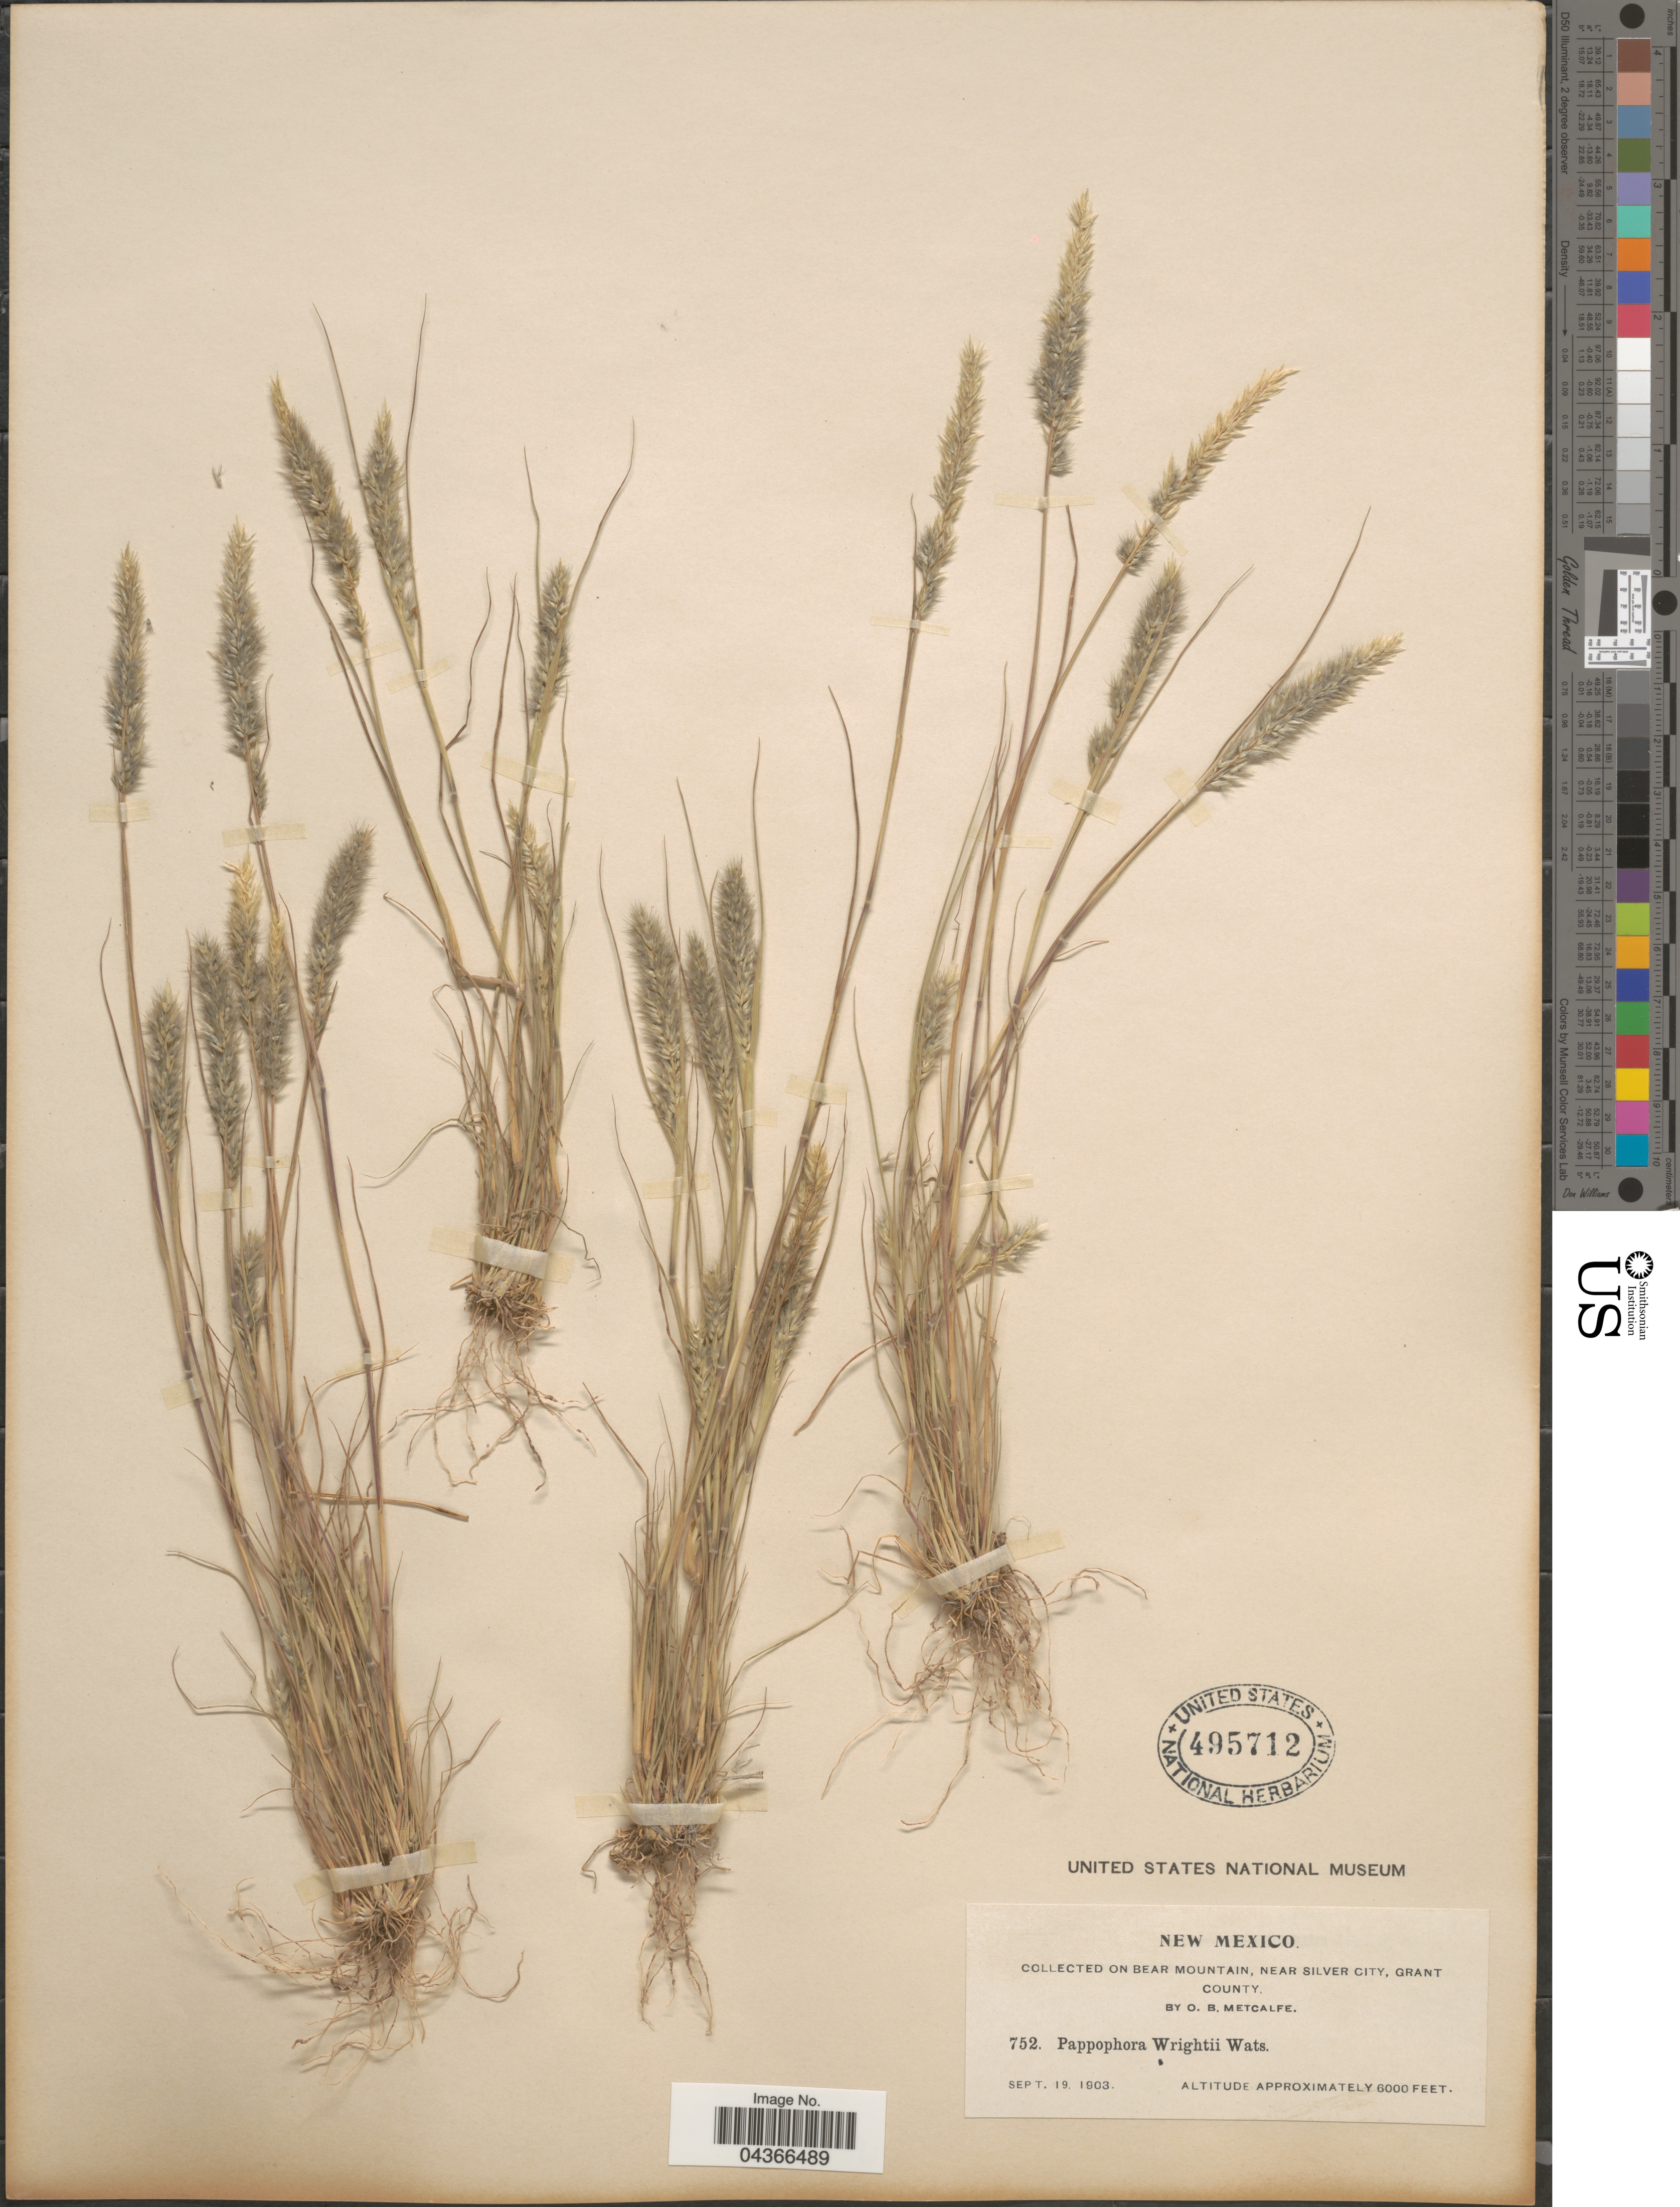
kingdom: Plantae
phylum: Tracheophyta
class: Liliopsida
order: Poales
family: Poaceae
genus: Enneapogon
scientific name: Enneapogon desvauxii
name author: P. Beauv.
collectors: O. B. Metcalfe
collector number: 752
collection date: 1903-09-19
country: United States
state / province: New Mexico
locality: On Bear Mountain, near Silver City, Grant County.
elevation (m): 1829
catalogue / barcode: US 495712